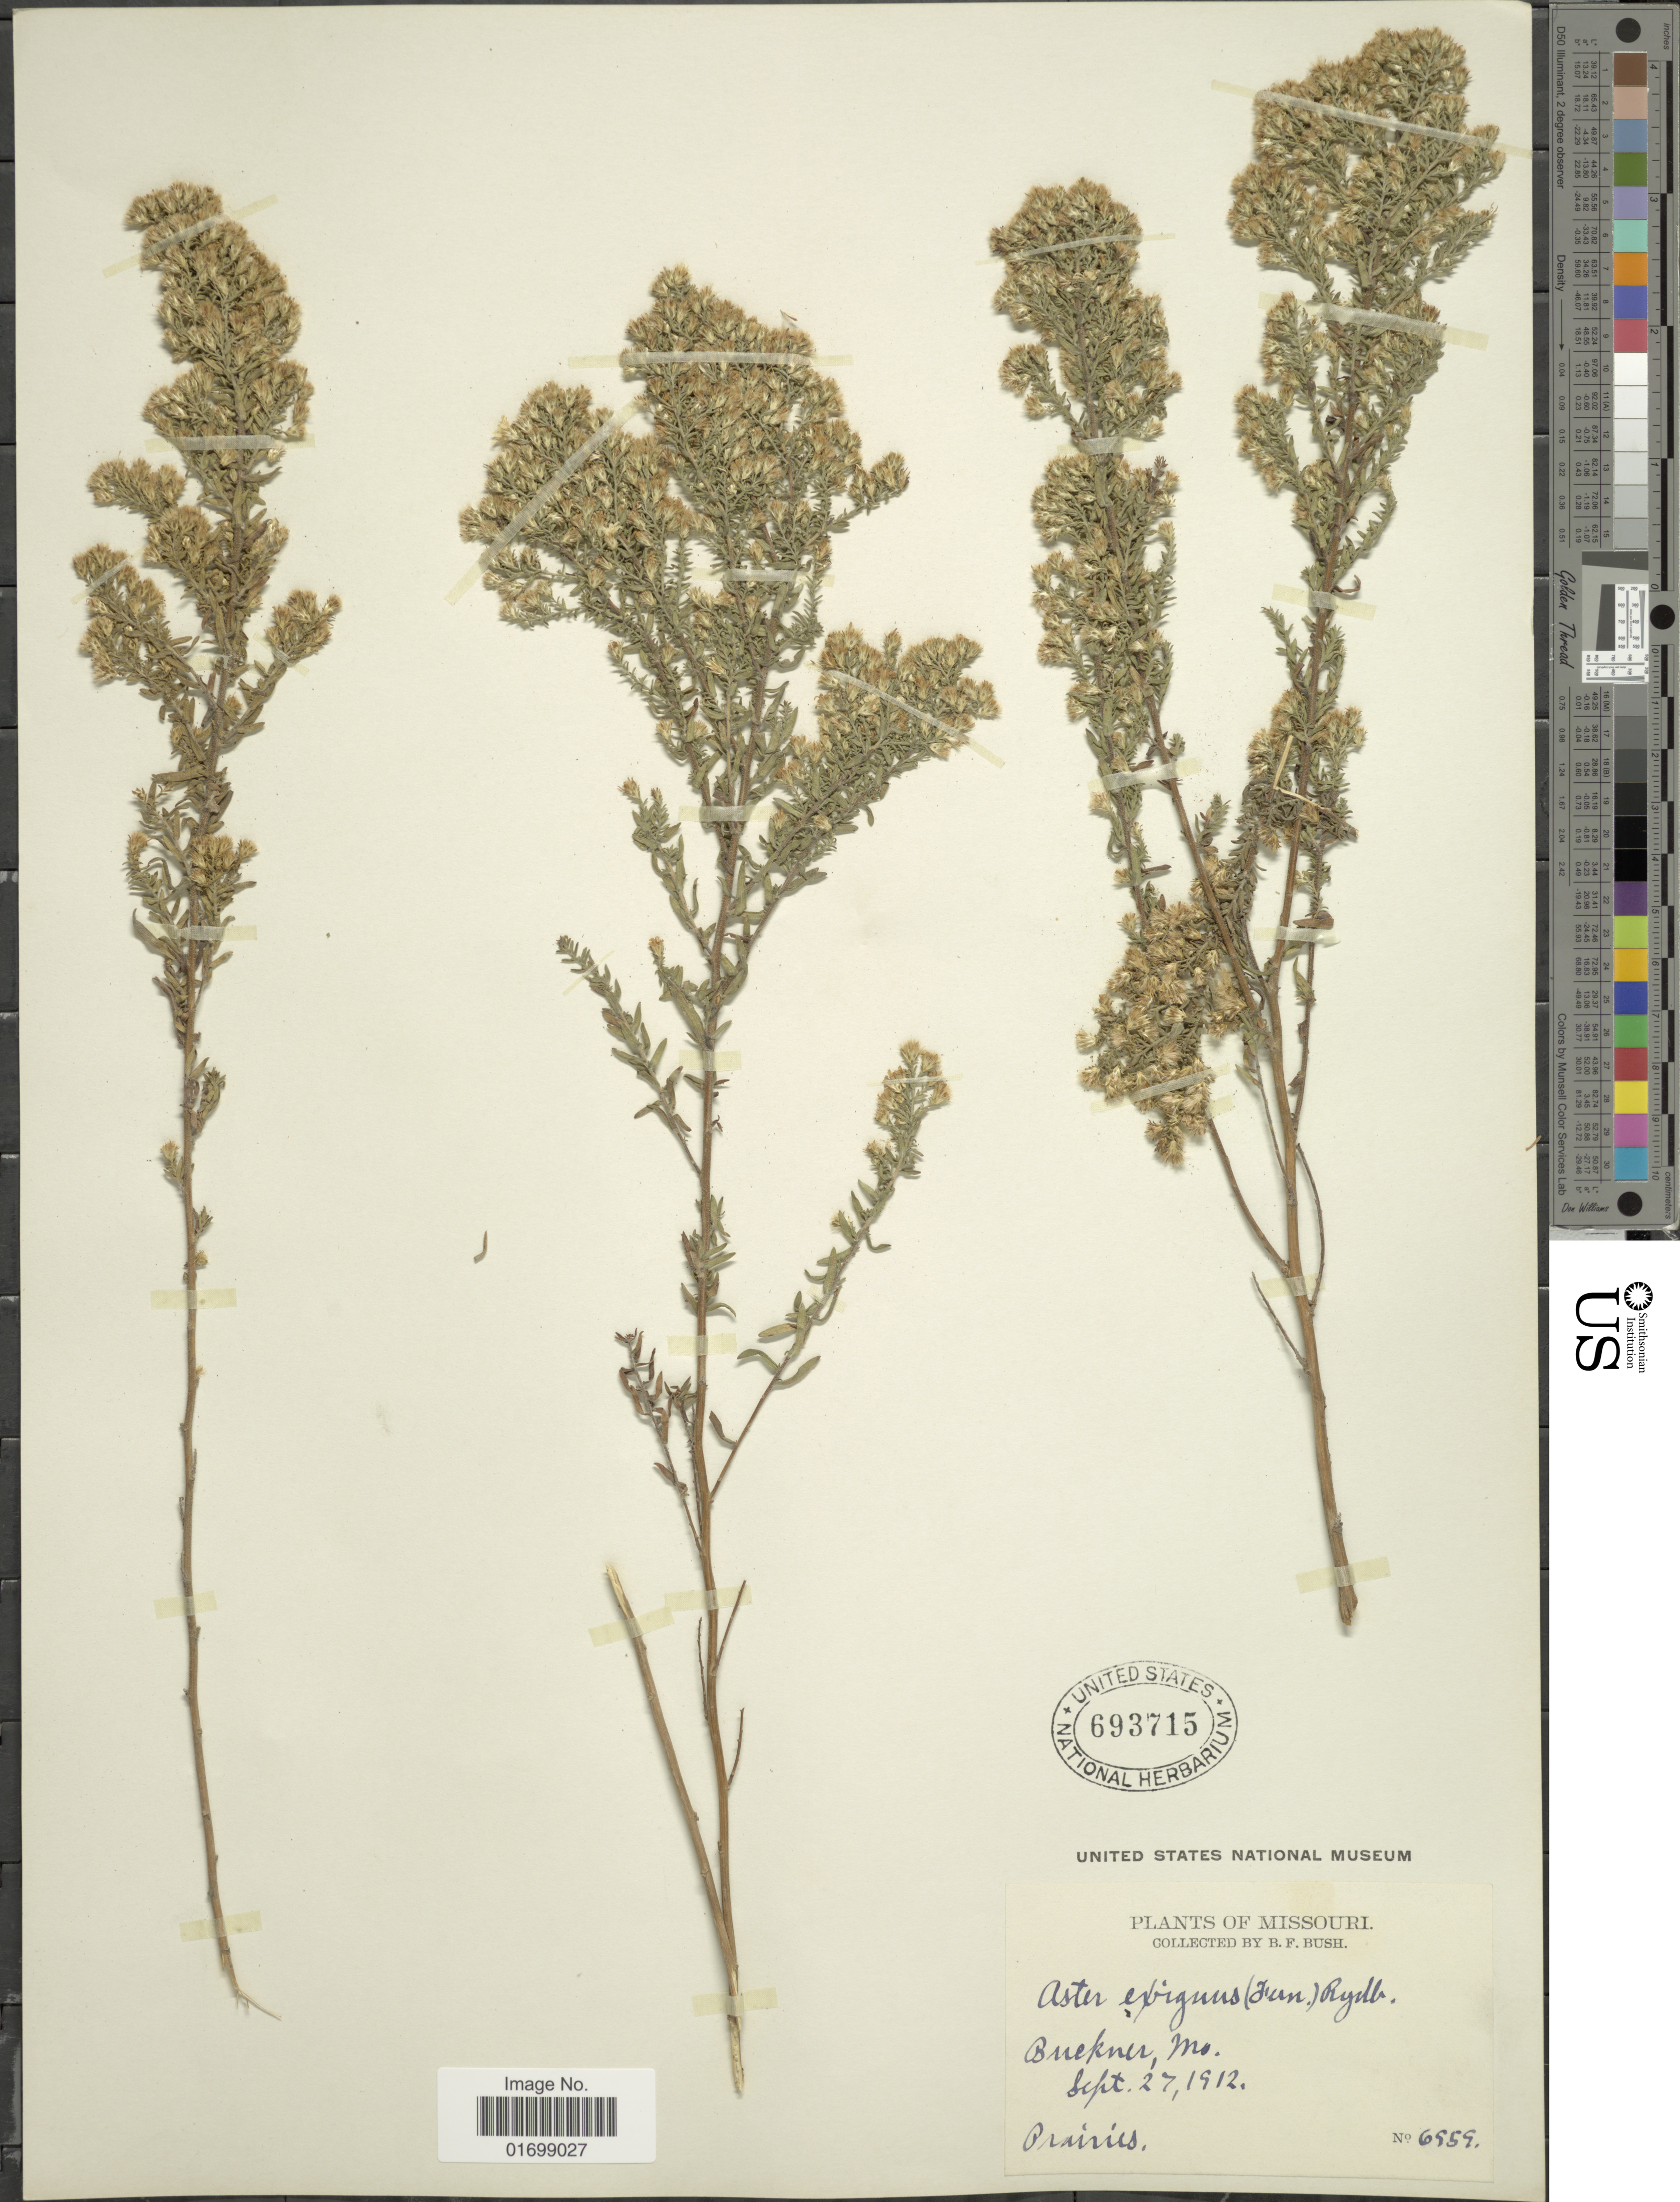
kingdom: Plantae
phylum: Tracheophyta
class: Magnoliopsida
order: Asterales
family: Asteraceae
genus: Symphyotrichum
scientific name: Symphyotrichum ericoides var. prostratum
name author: (Kuntze) G.L. Nesom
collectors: B. F. Bush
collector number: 6959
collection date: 1912-09-27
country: United States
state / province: Missouri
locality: Buckner, prairies.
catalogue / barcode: US 693715